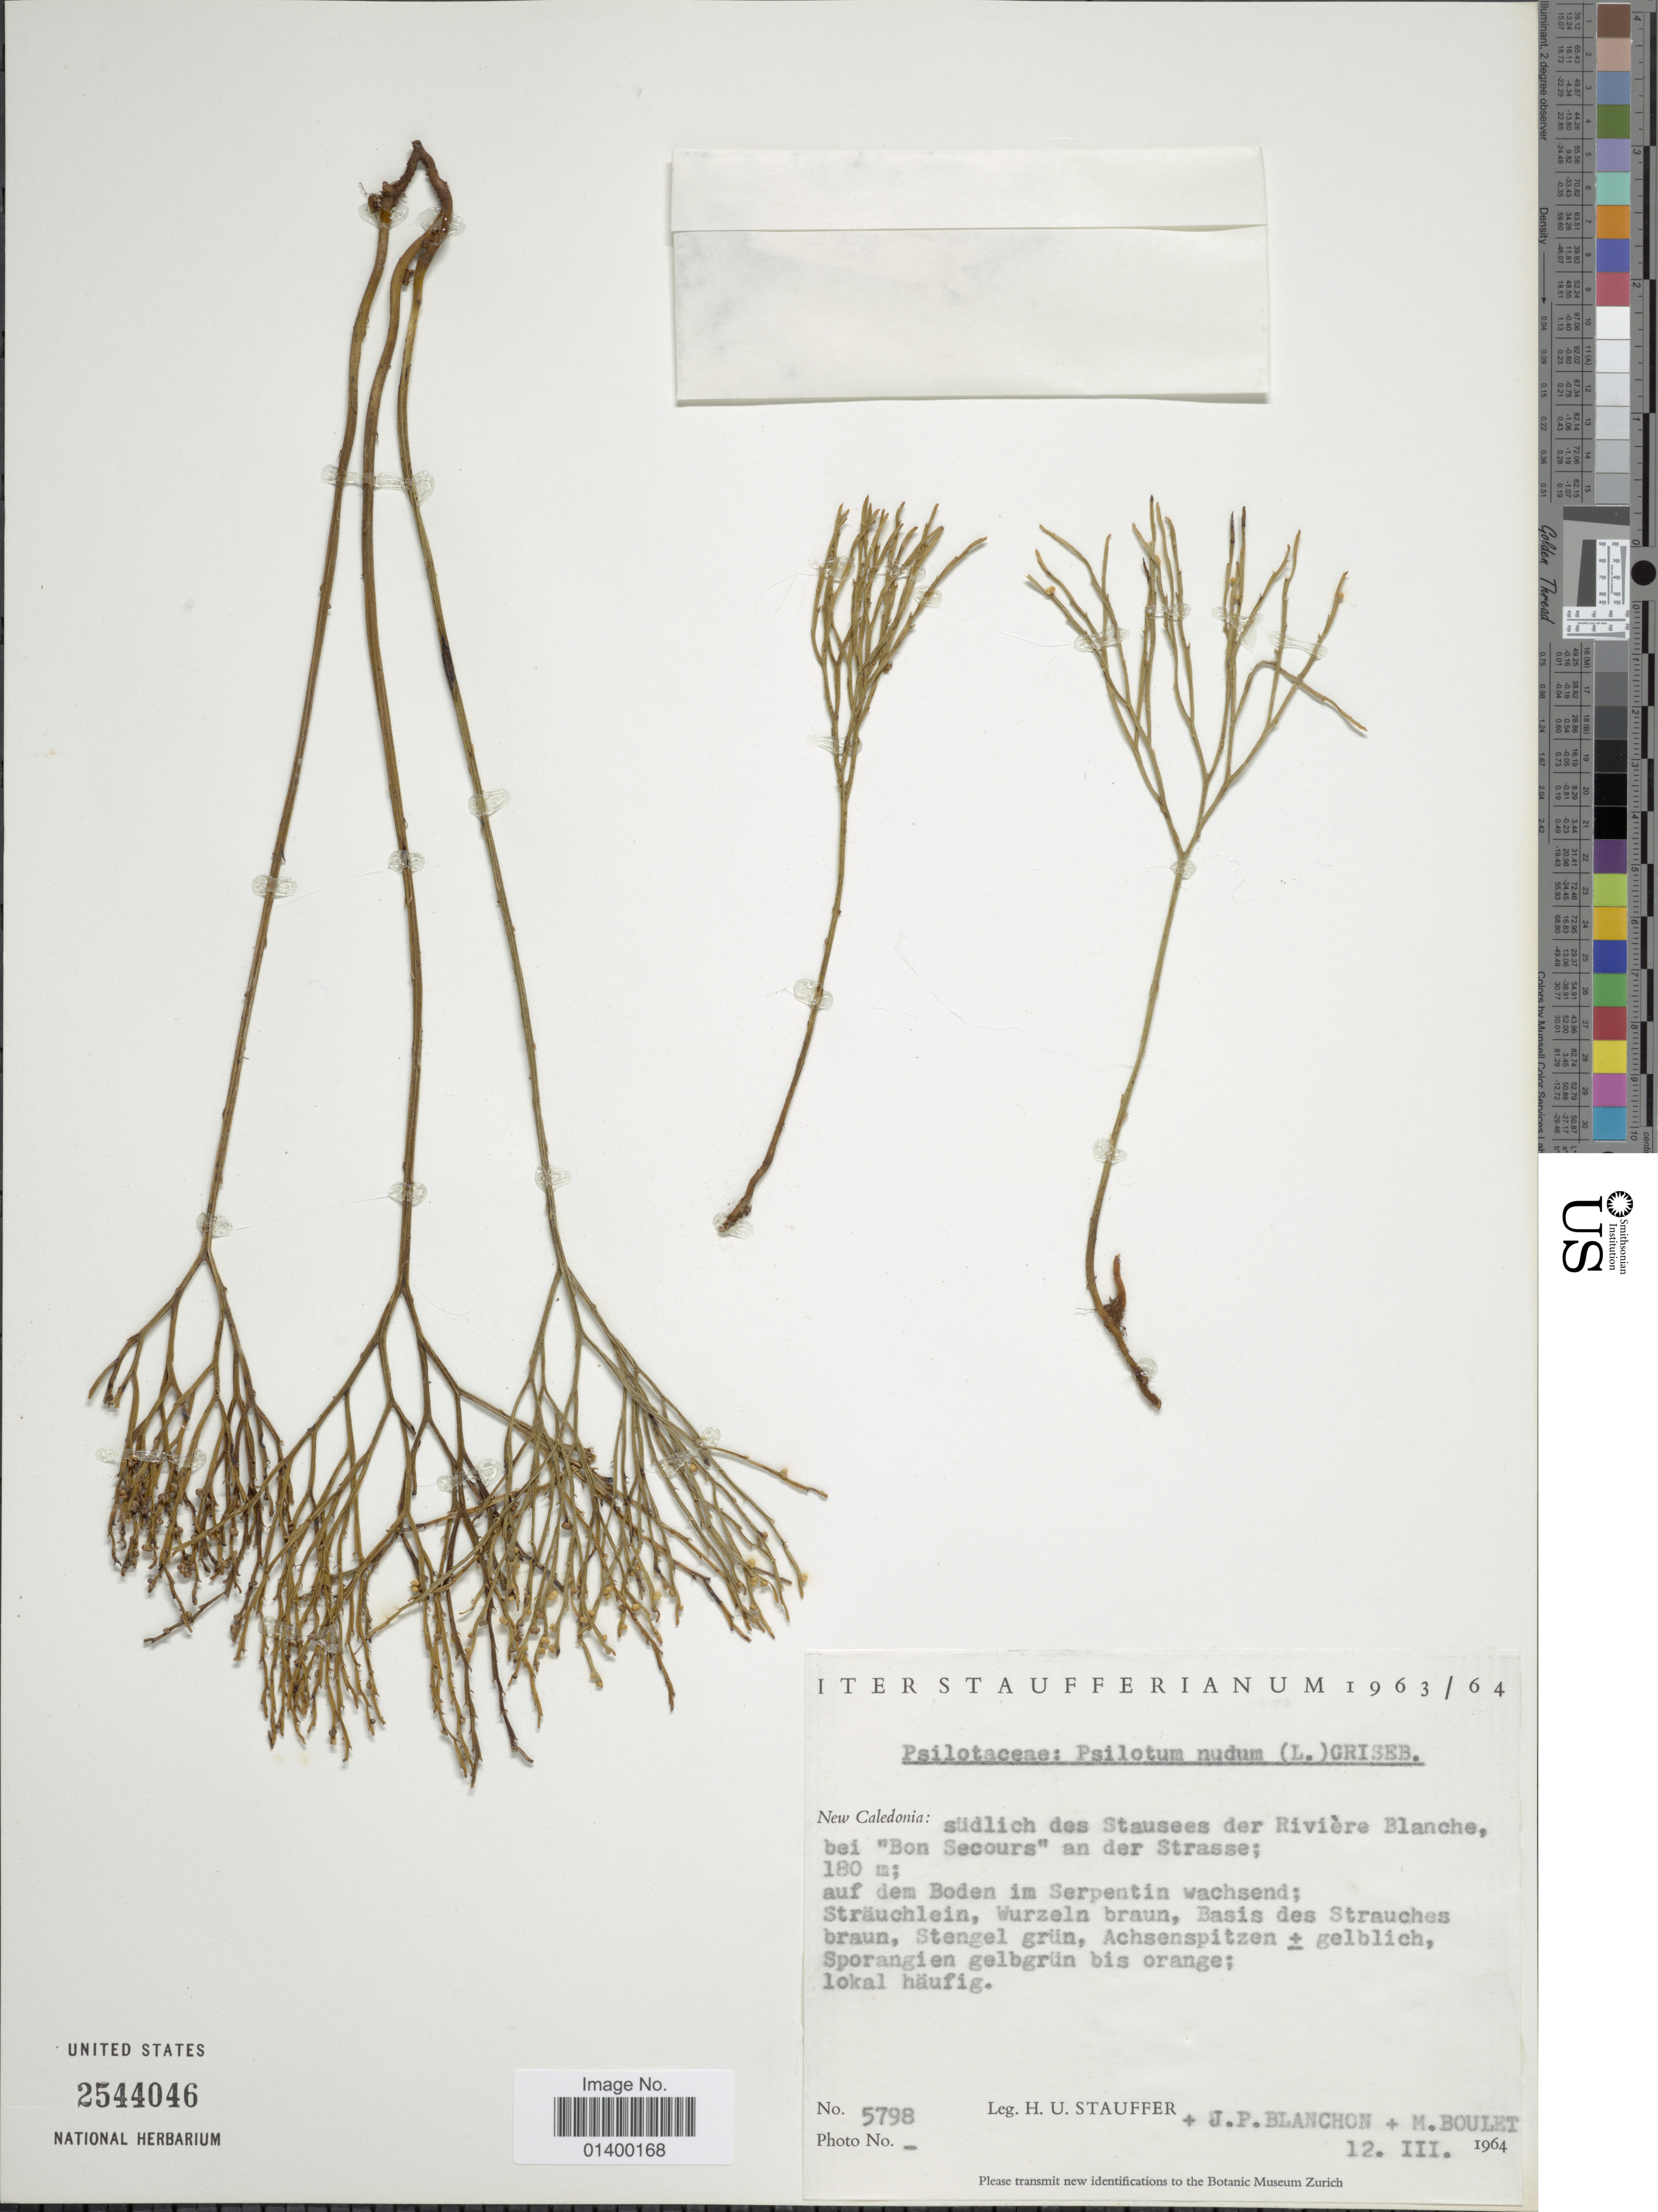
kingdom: Plantae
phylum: Tracheophyta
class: Polypodiopsida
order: Psilotales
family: Psilotaceae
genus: Psilotum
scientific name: Psilotum nudum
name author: (L.) P. Beauv.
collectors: H. U. Stauffer, J. Blanchon & M. Boulet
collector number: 5798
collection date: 1964-03-12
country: New Caledonia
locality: Südlich des Stausees der Riviere Blanche, bei "Bon Secours"an der Strasse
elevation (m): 180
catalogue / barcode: US 2544046